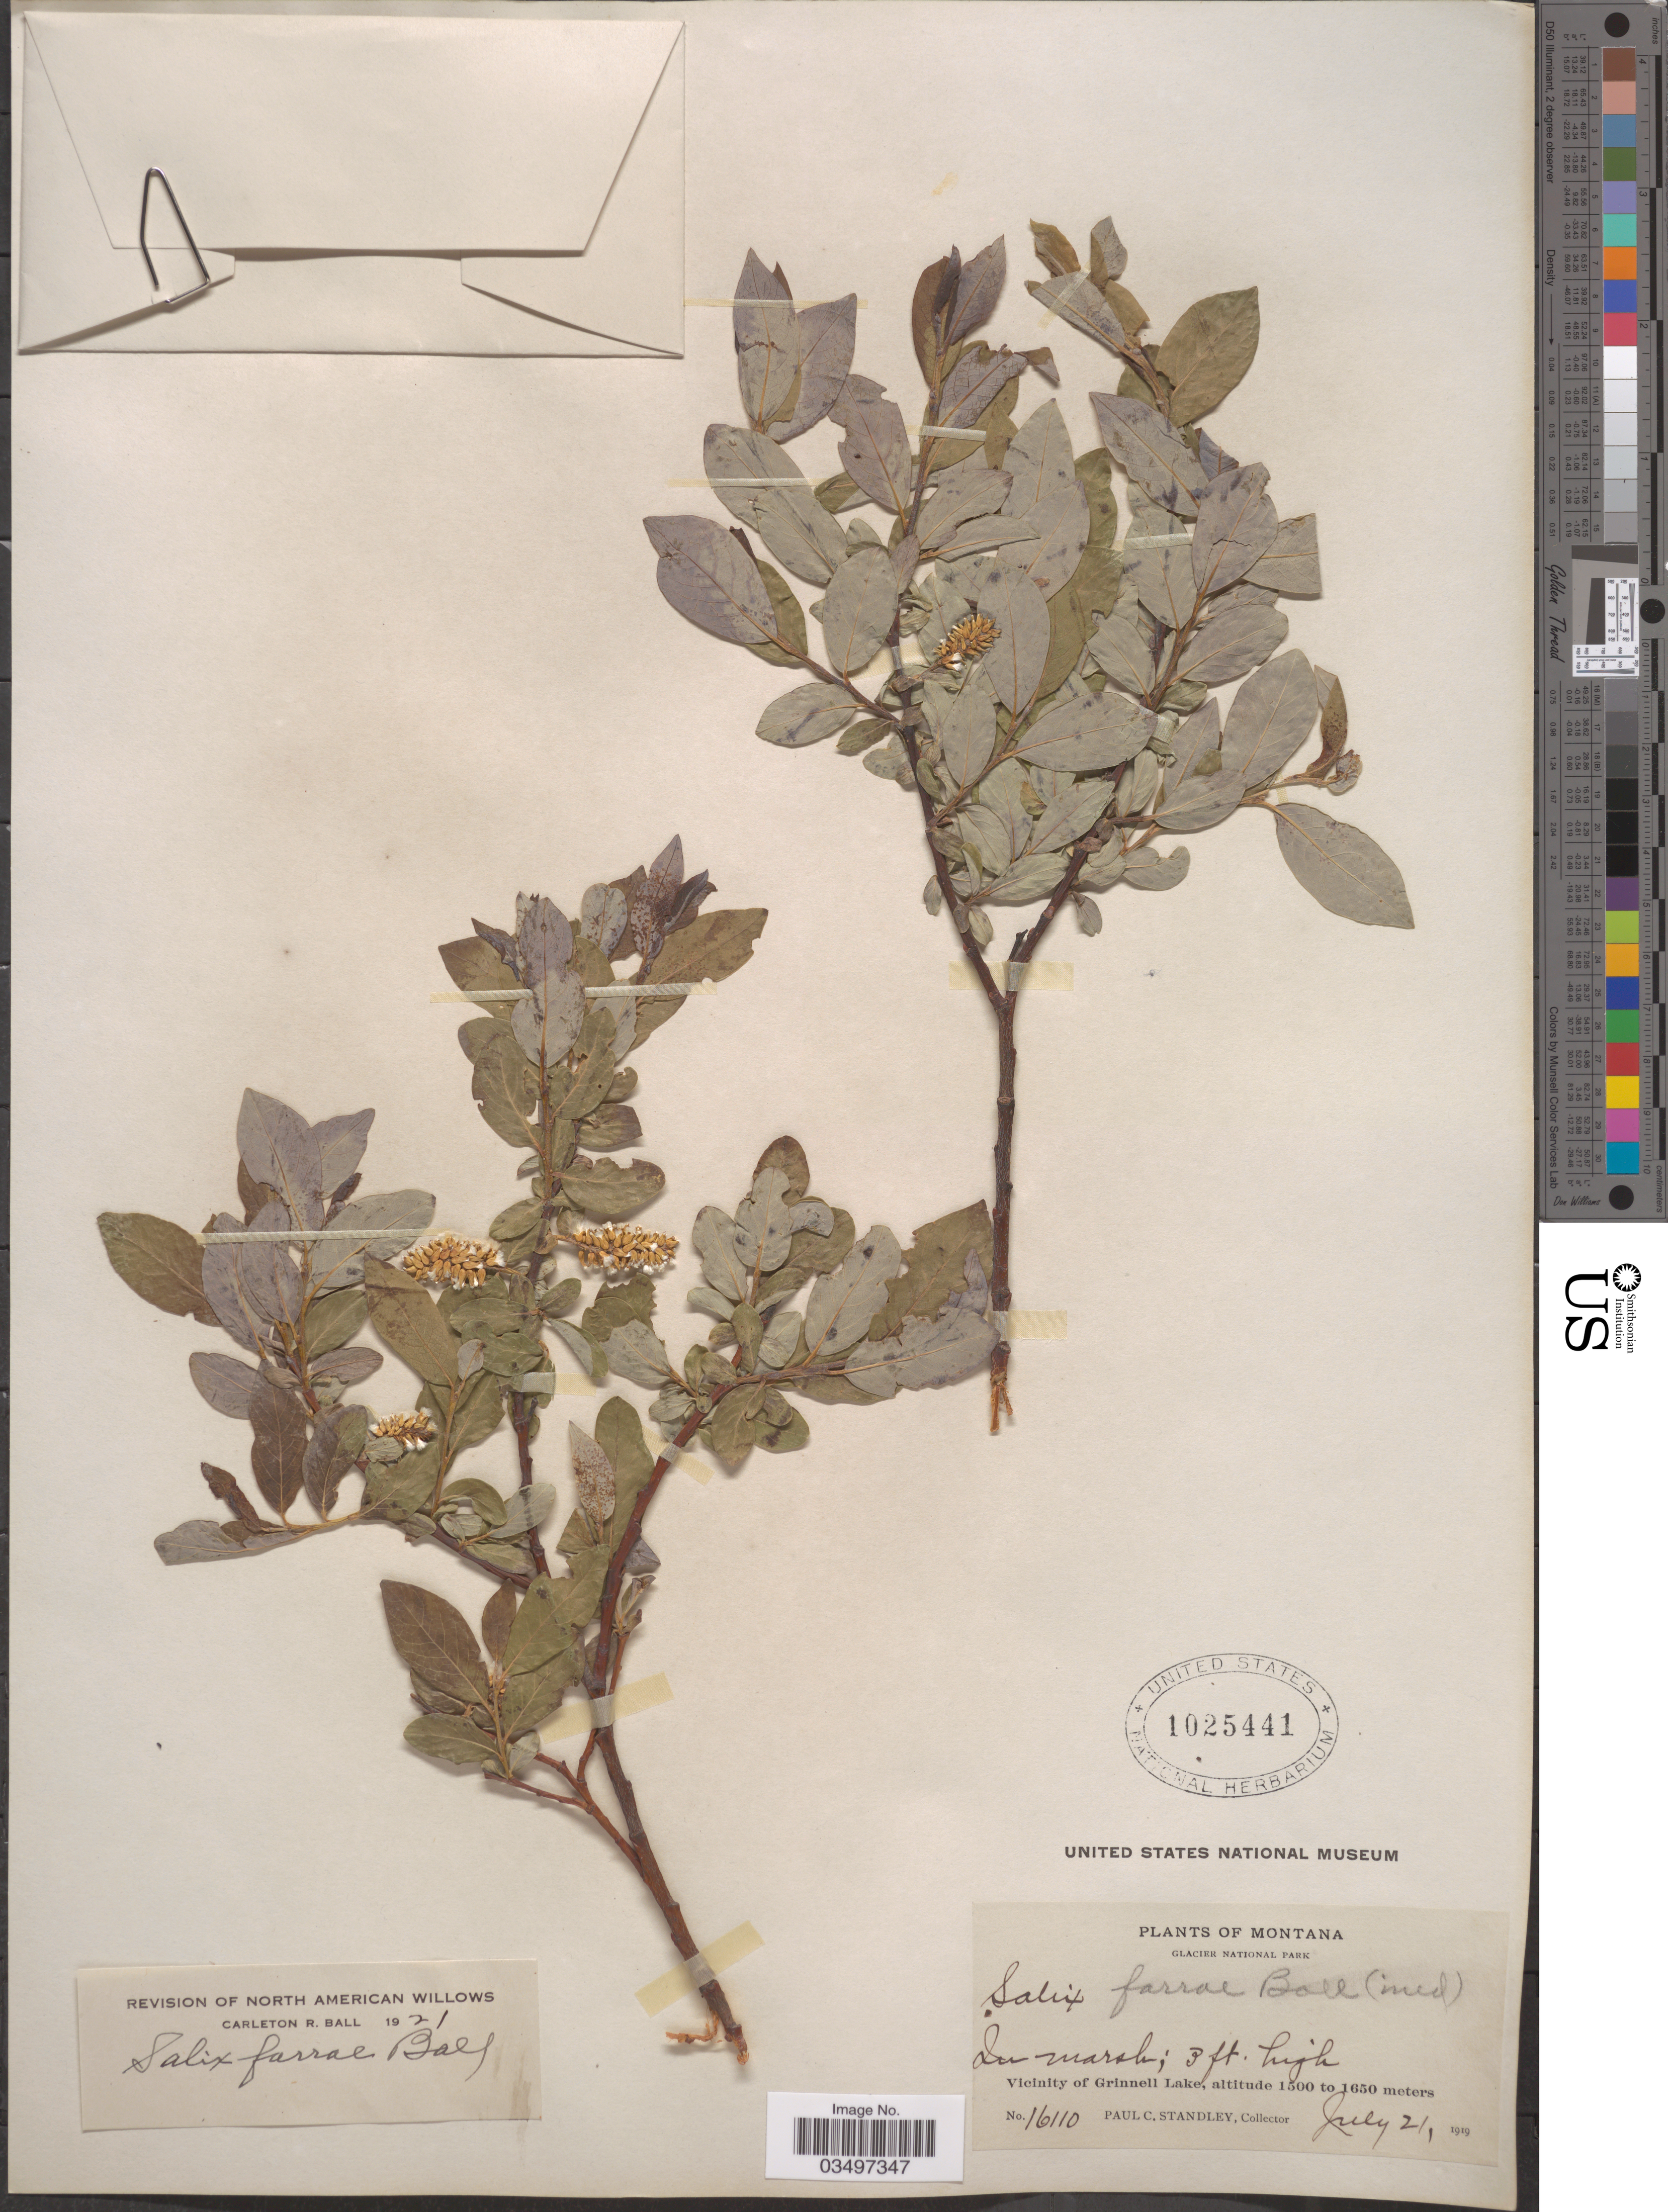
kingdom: Plantae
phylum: Tracheophyta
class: Magnoliopsida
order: Malpighiales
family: Salicaceae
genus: Salix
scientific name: Salix farrae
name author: C.R. Ball in Standl.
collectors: P. C. Standley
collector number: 16110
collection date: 1919-07-21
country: United States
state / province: Montana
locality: Glacier National Park. Vicinity of Grinnell Lake.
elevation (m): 1500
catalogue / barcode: US 1025441